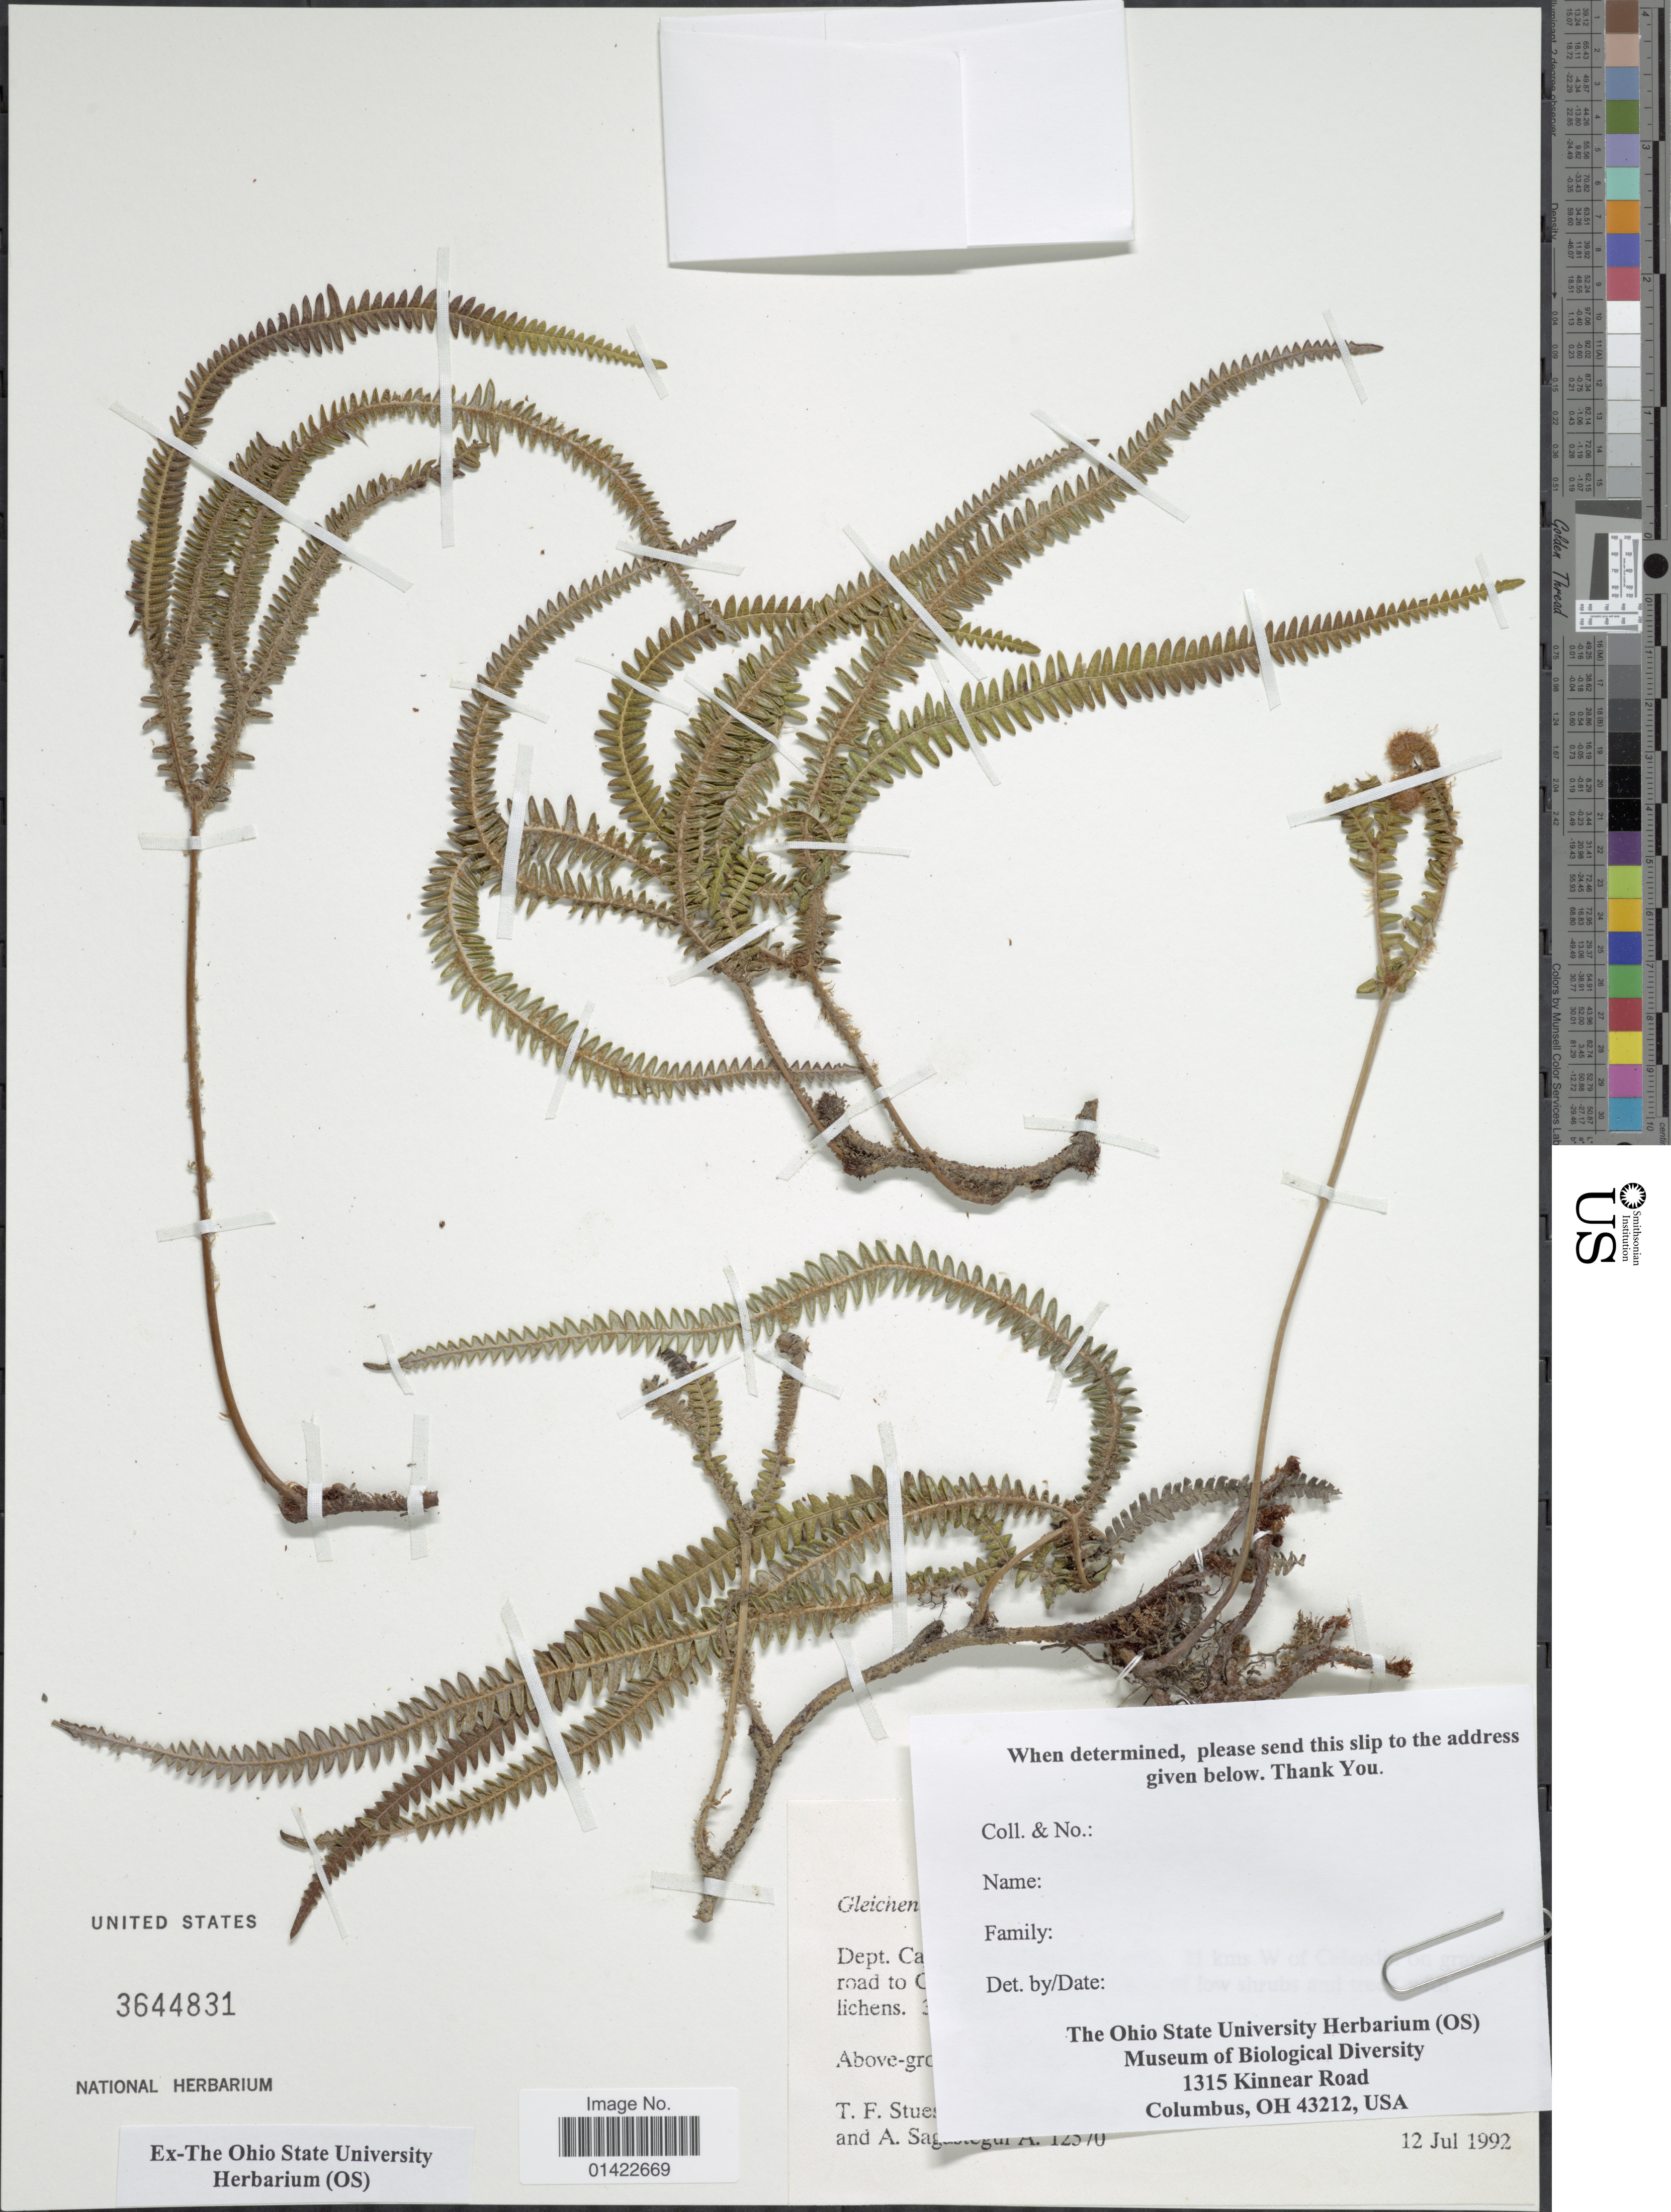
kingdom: Plantae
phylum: Tracheophyta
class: Polypodiopsida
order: Gleicheniales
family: Gleicheniaceae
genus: Sticherus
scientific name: Sticherus sp.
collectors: T. Stues & A. Sag.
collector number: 12570*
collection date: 1992-07-12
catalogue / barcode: US 3644831